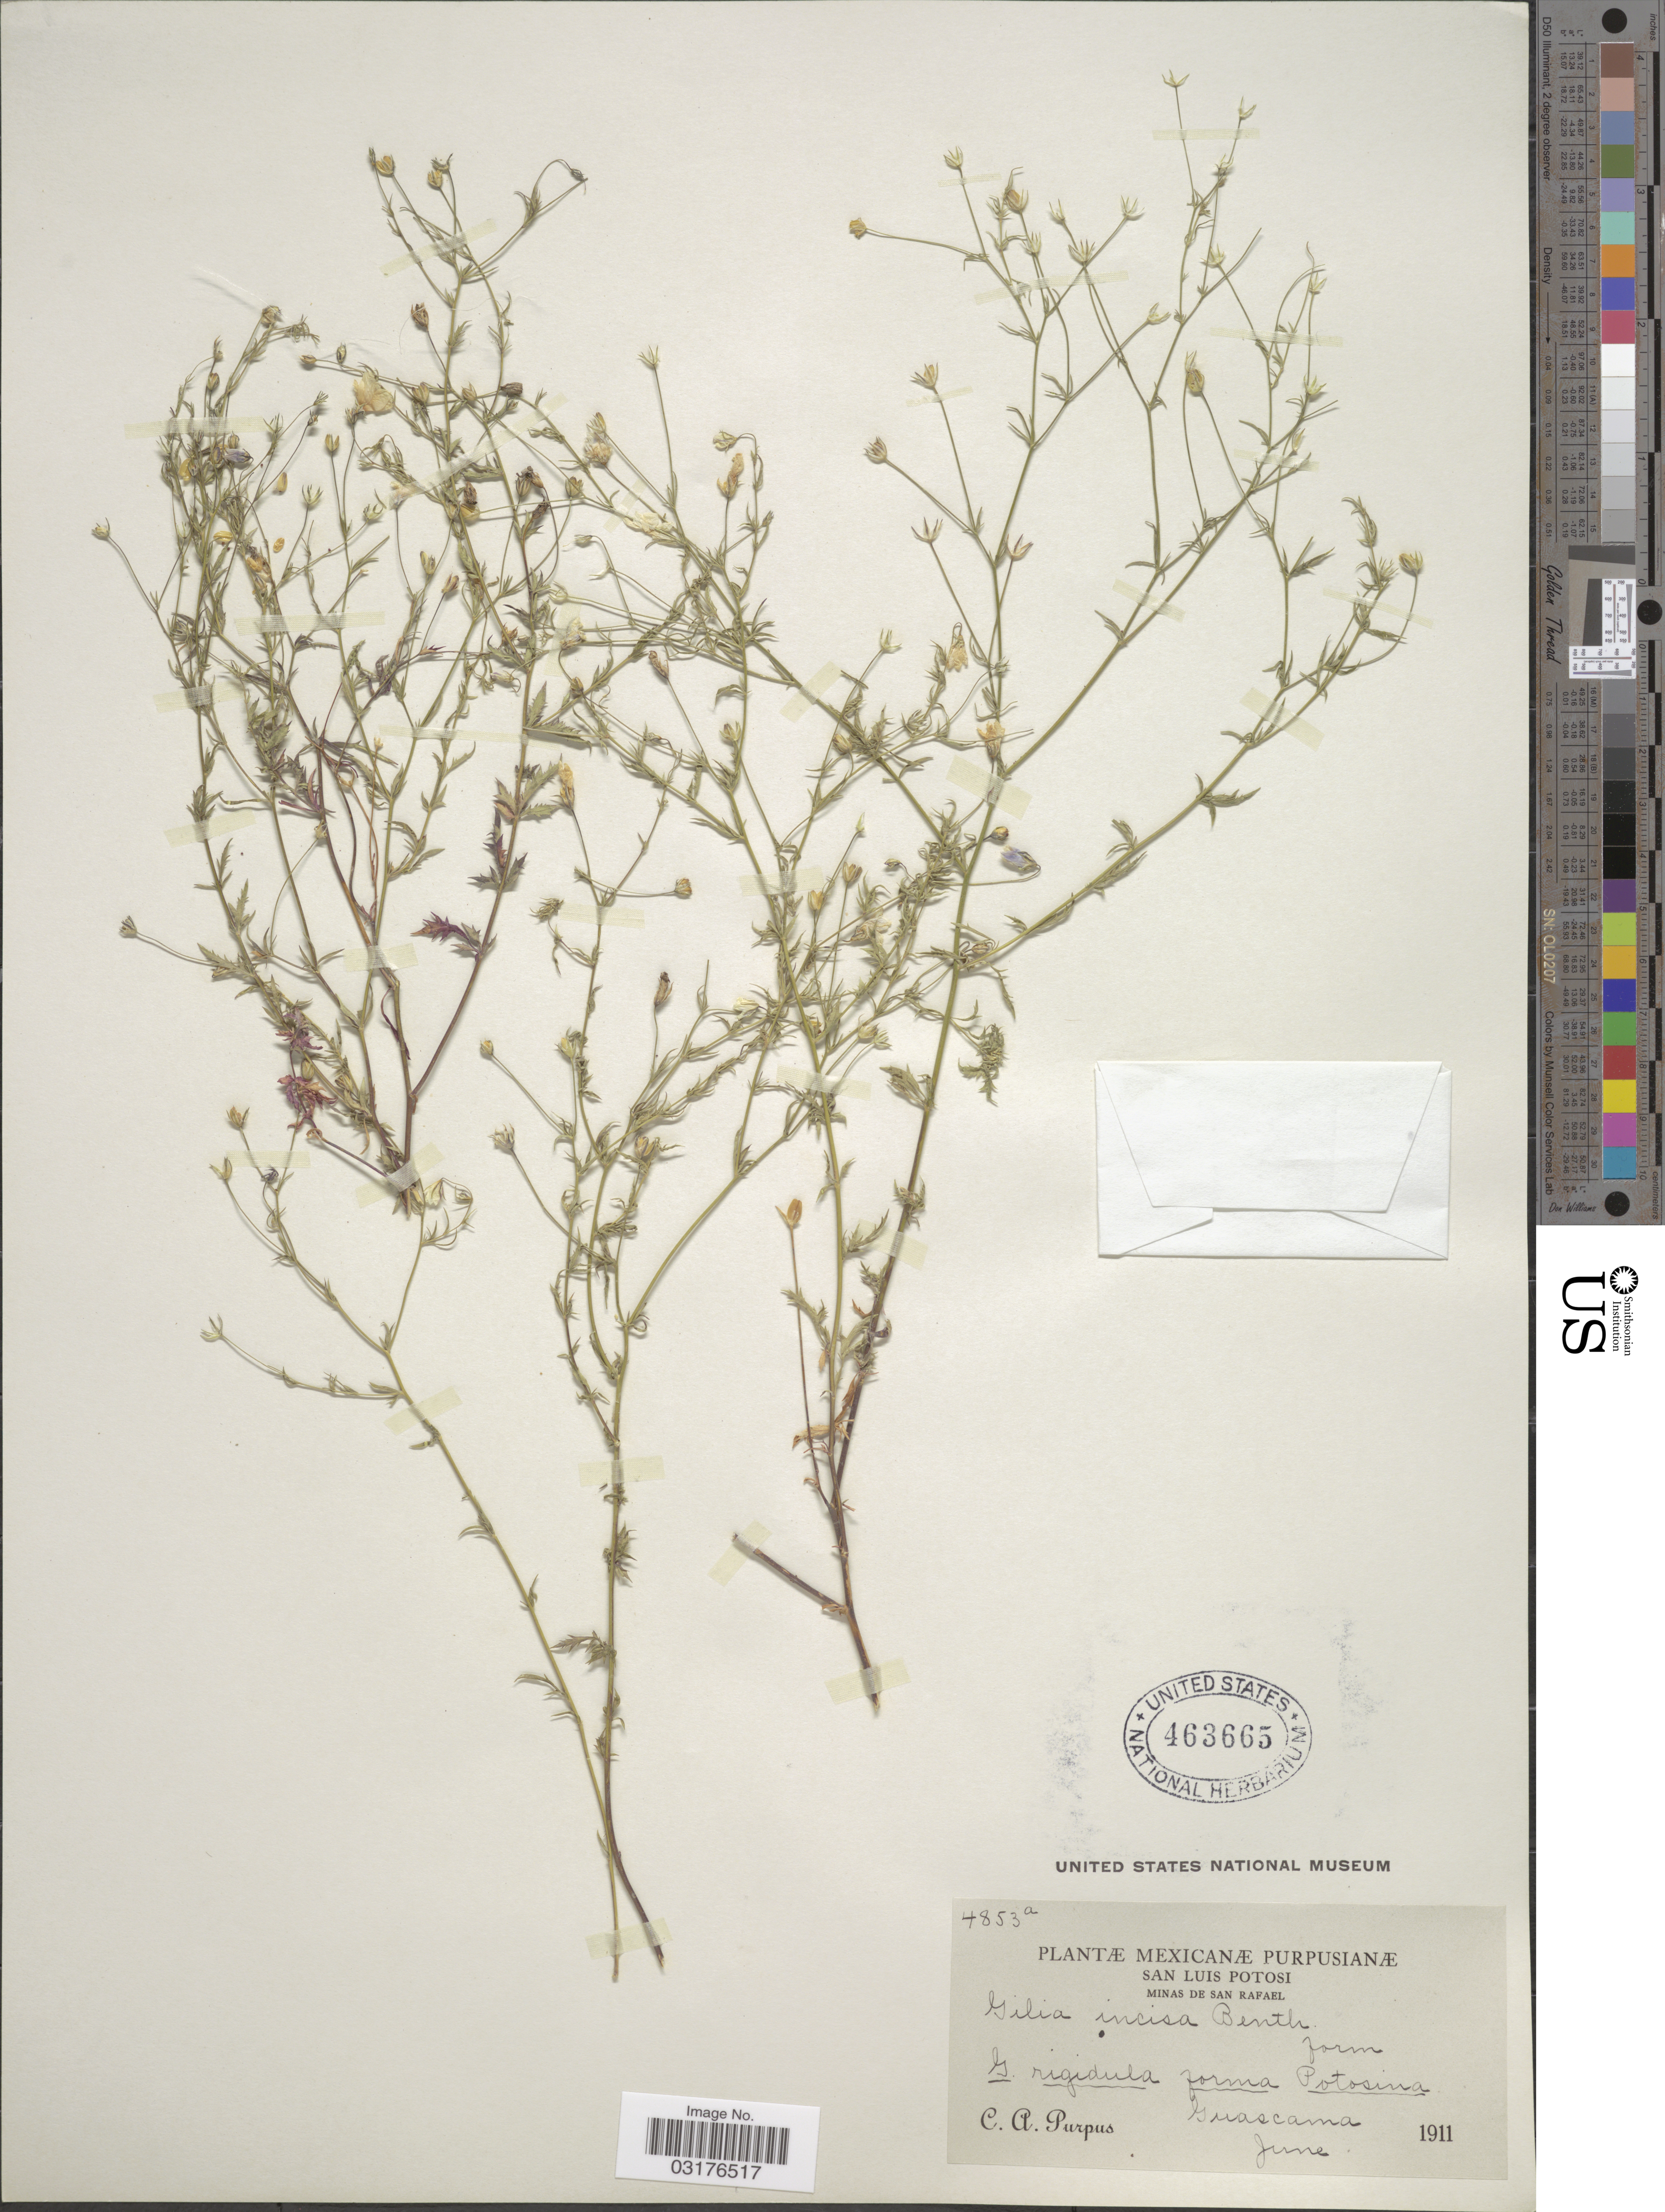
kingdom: Plantae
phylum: Tracheophyta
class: Magnoliopsida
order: Ericales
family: Polemoniaceae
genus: Giliastrum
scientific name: Giliastrum incisum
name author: (Benth.) J.M. Porter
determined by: Strong, Mark T., (BOT), Smithsonian Institution - National Museum of Natural History (UNITED STATES)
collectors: C. A. Purpus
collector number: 4853a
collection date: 1911-06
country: Mexico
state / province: San Luis Potosí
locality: Minas de San Rafael. Guascama.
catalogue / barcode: US 463665